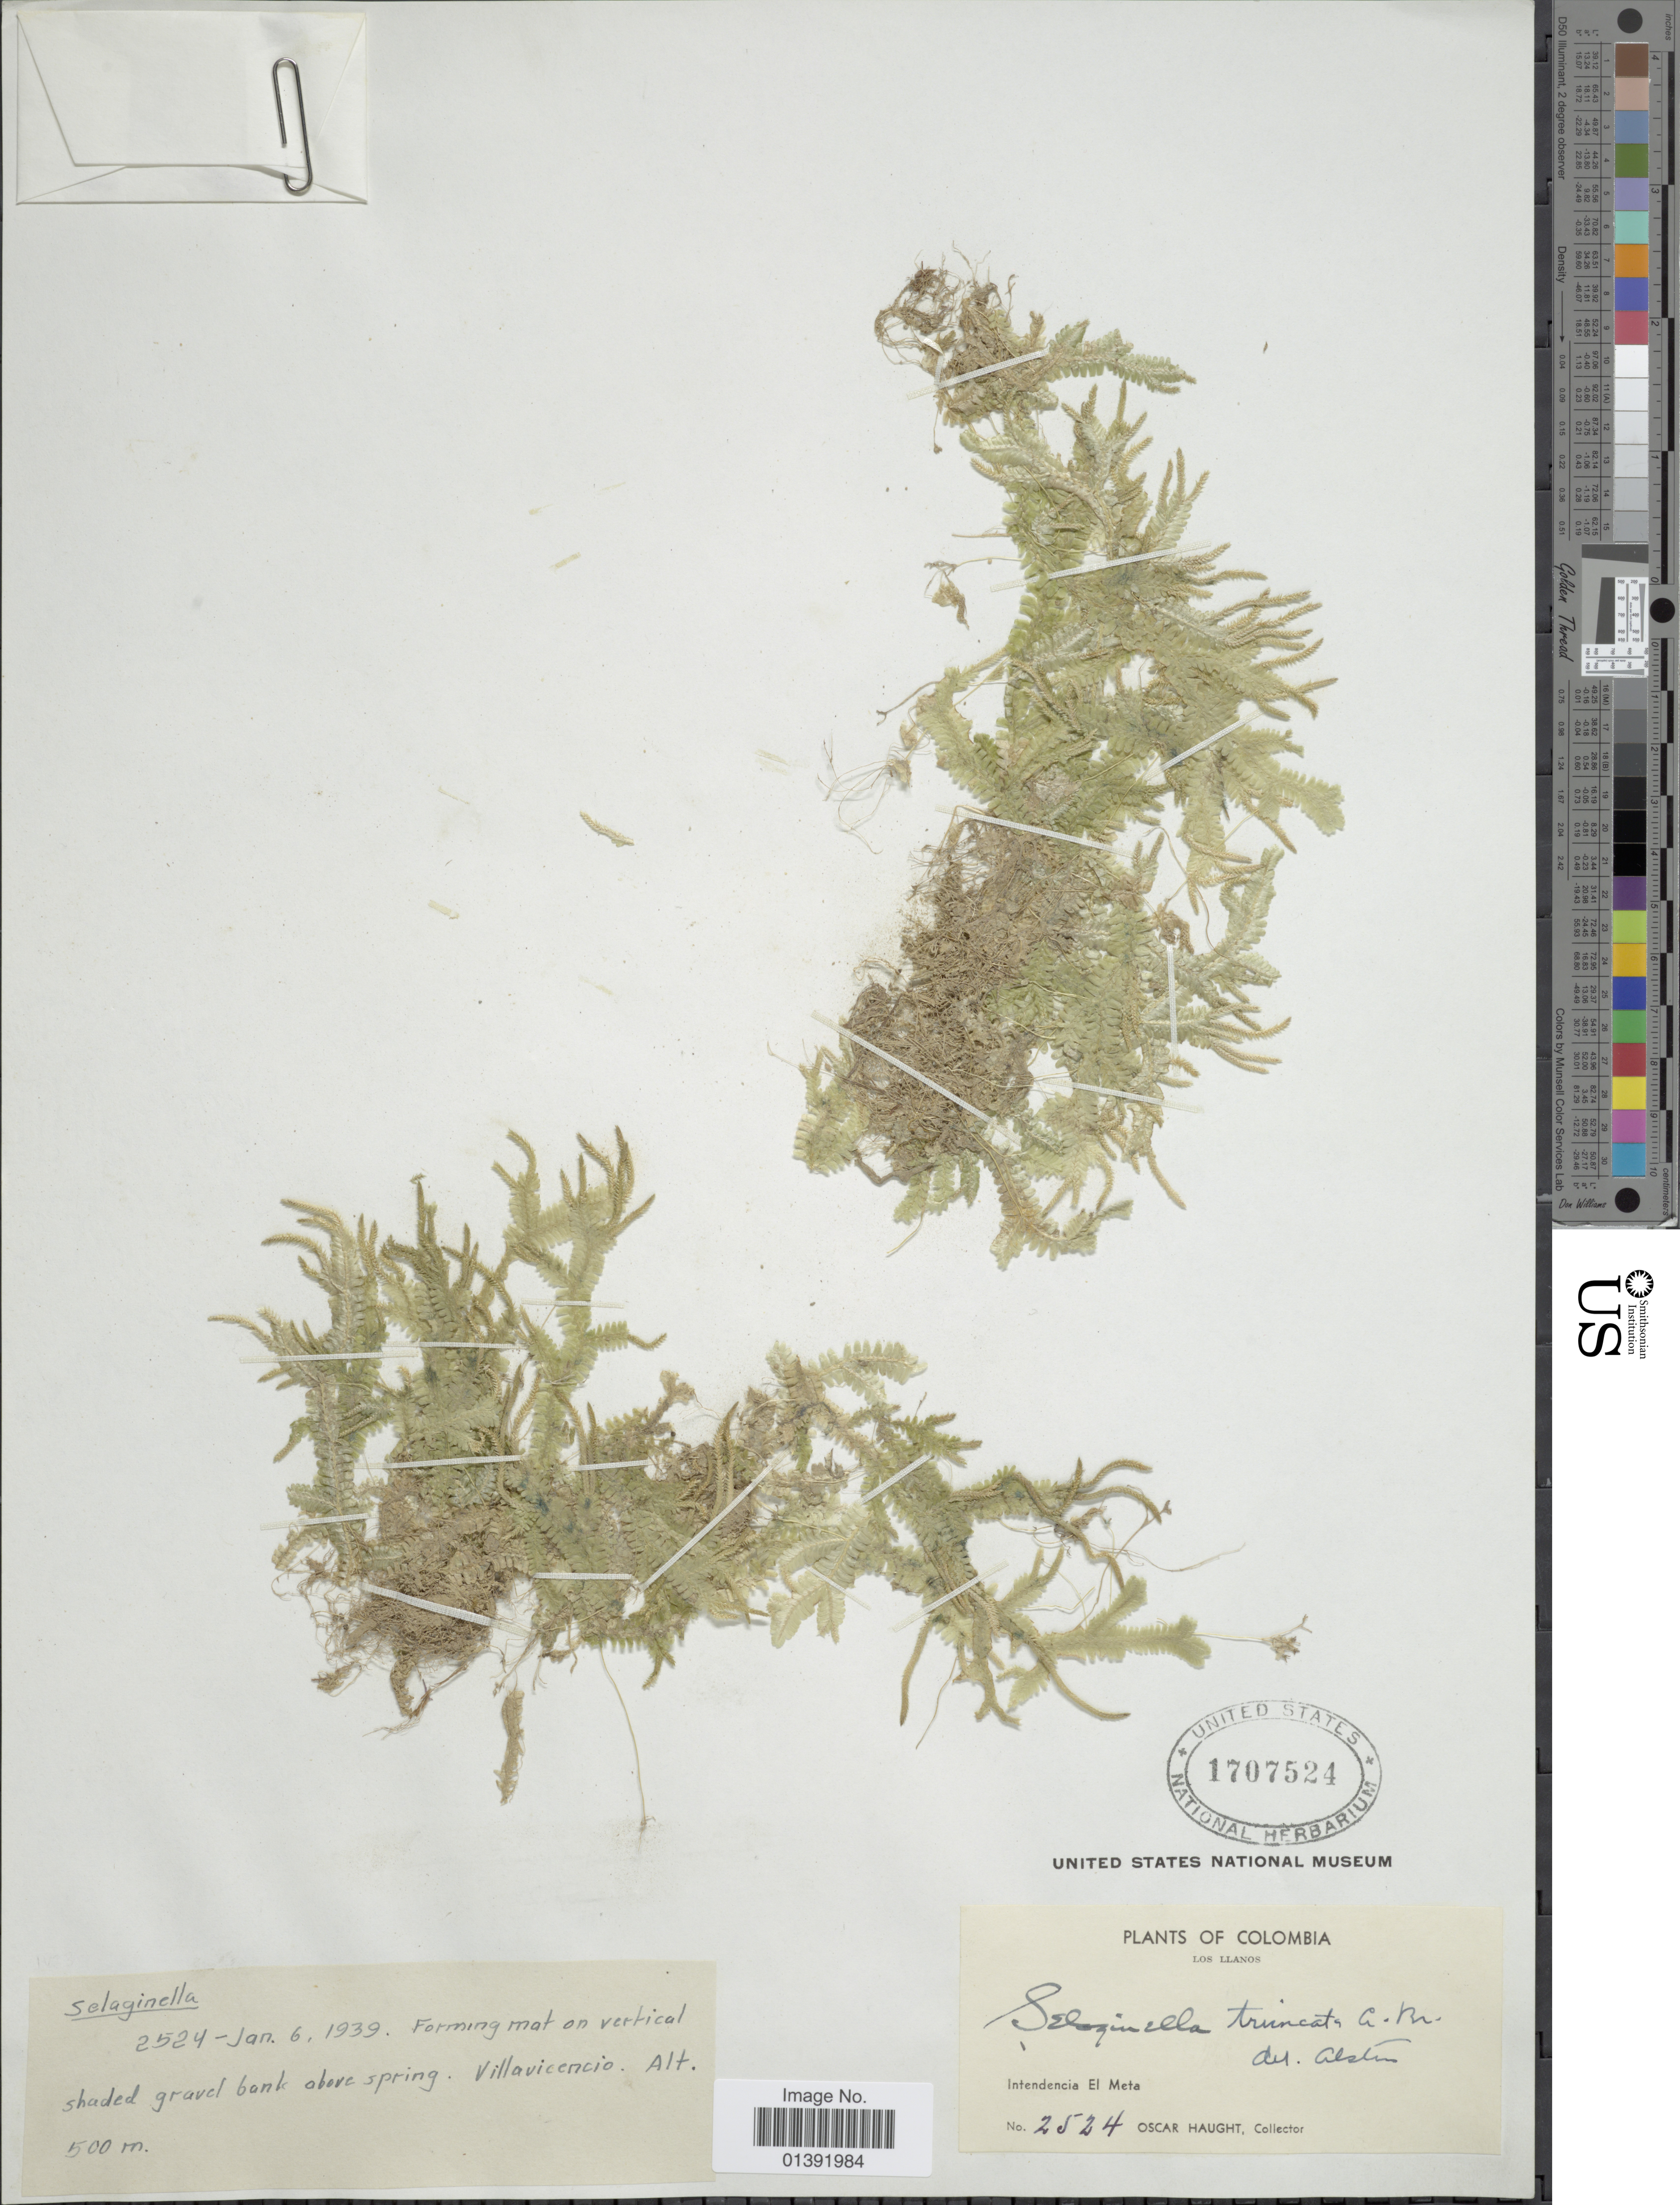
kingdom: Plantae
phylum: Tracheophyta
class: Lycopodiopsida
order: Selaginellales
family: Selaginellaceae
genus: Selaginella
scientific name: Selaginella truncata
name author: H. Karst. ex A. Braun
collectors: O. L. Haught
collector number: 2524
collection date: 1939-01-06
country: Colombia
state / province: Meta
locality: Los Llanos, Villavicencio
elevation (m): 500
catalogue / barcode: US 1707524